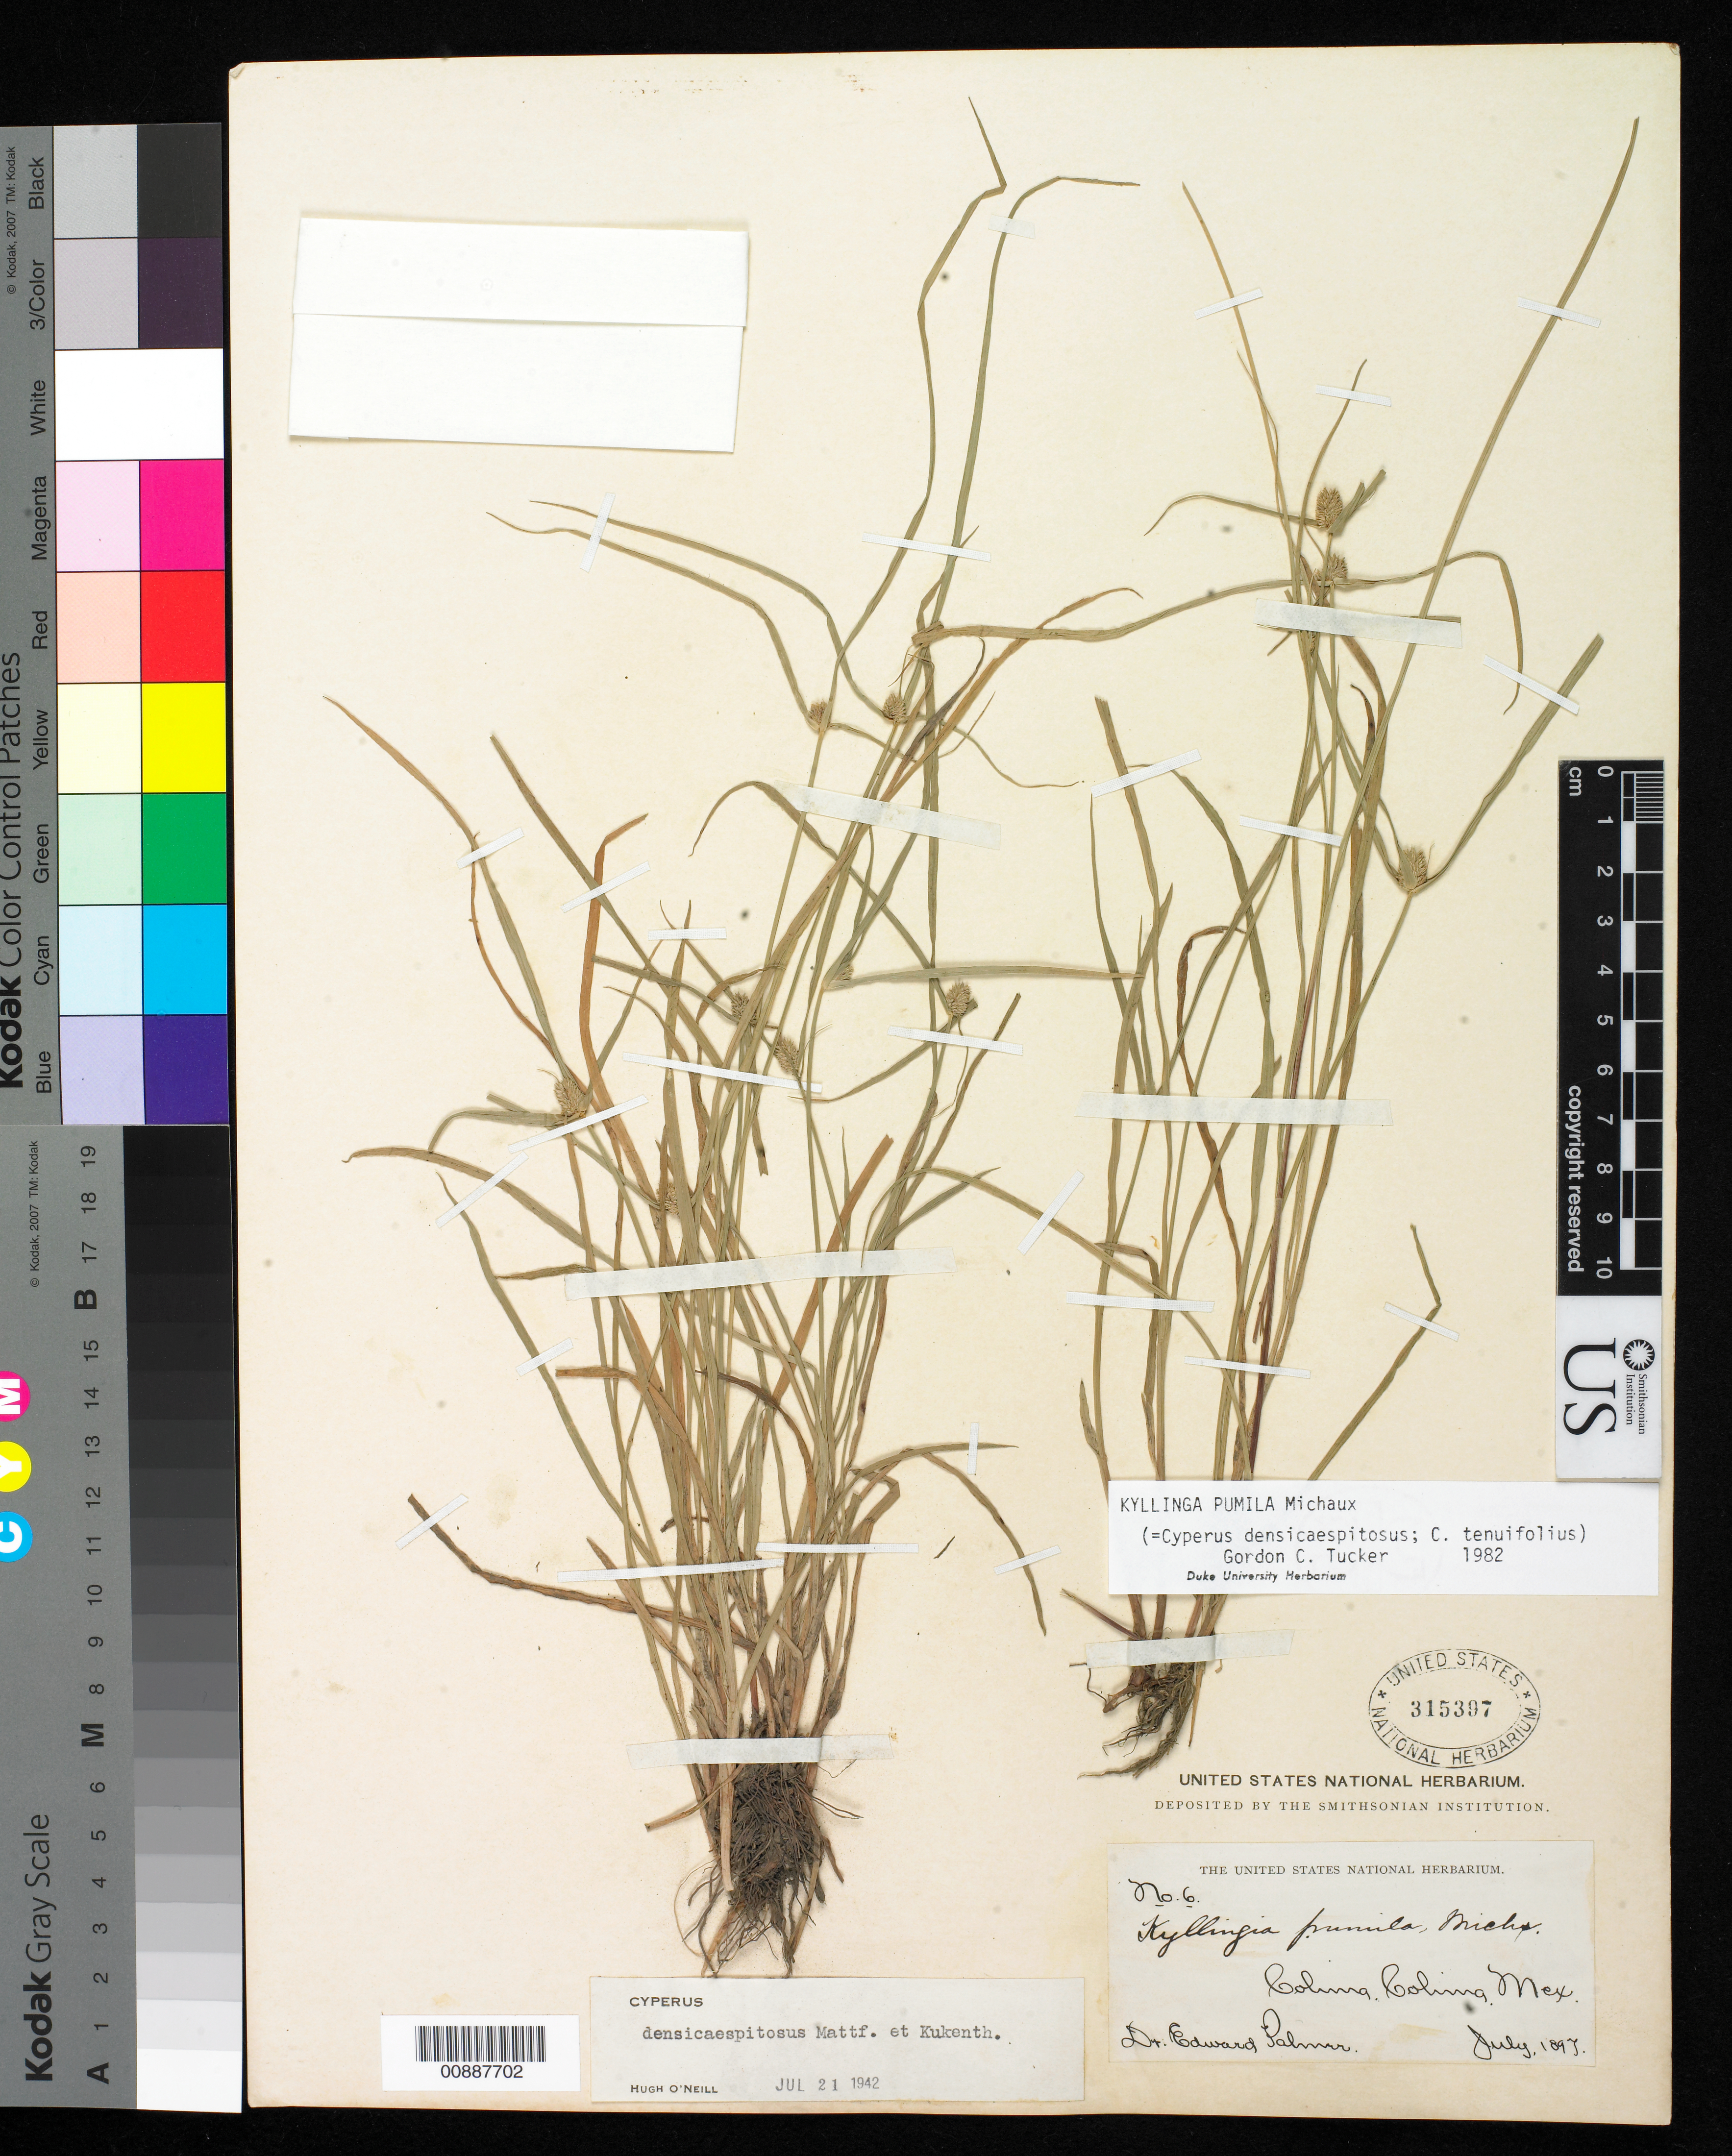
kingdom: Plantae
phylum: Tracheophyta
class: Liliopsida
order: Poales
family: Cyperaceae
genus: Cyperus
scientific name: Cyperus hortensis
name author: (Salzm. ex Steud.) Dorr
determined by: Strong, Mark T., (BOT), Smithsonian Institution - National Museum of Natural History (UNITED STATES)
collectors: E. Palmer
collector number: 6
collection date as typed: Jul 1897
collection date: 1897-07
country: Mexico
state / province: Colima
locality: Colima, Colima.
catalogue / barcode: US 315397